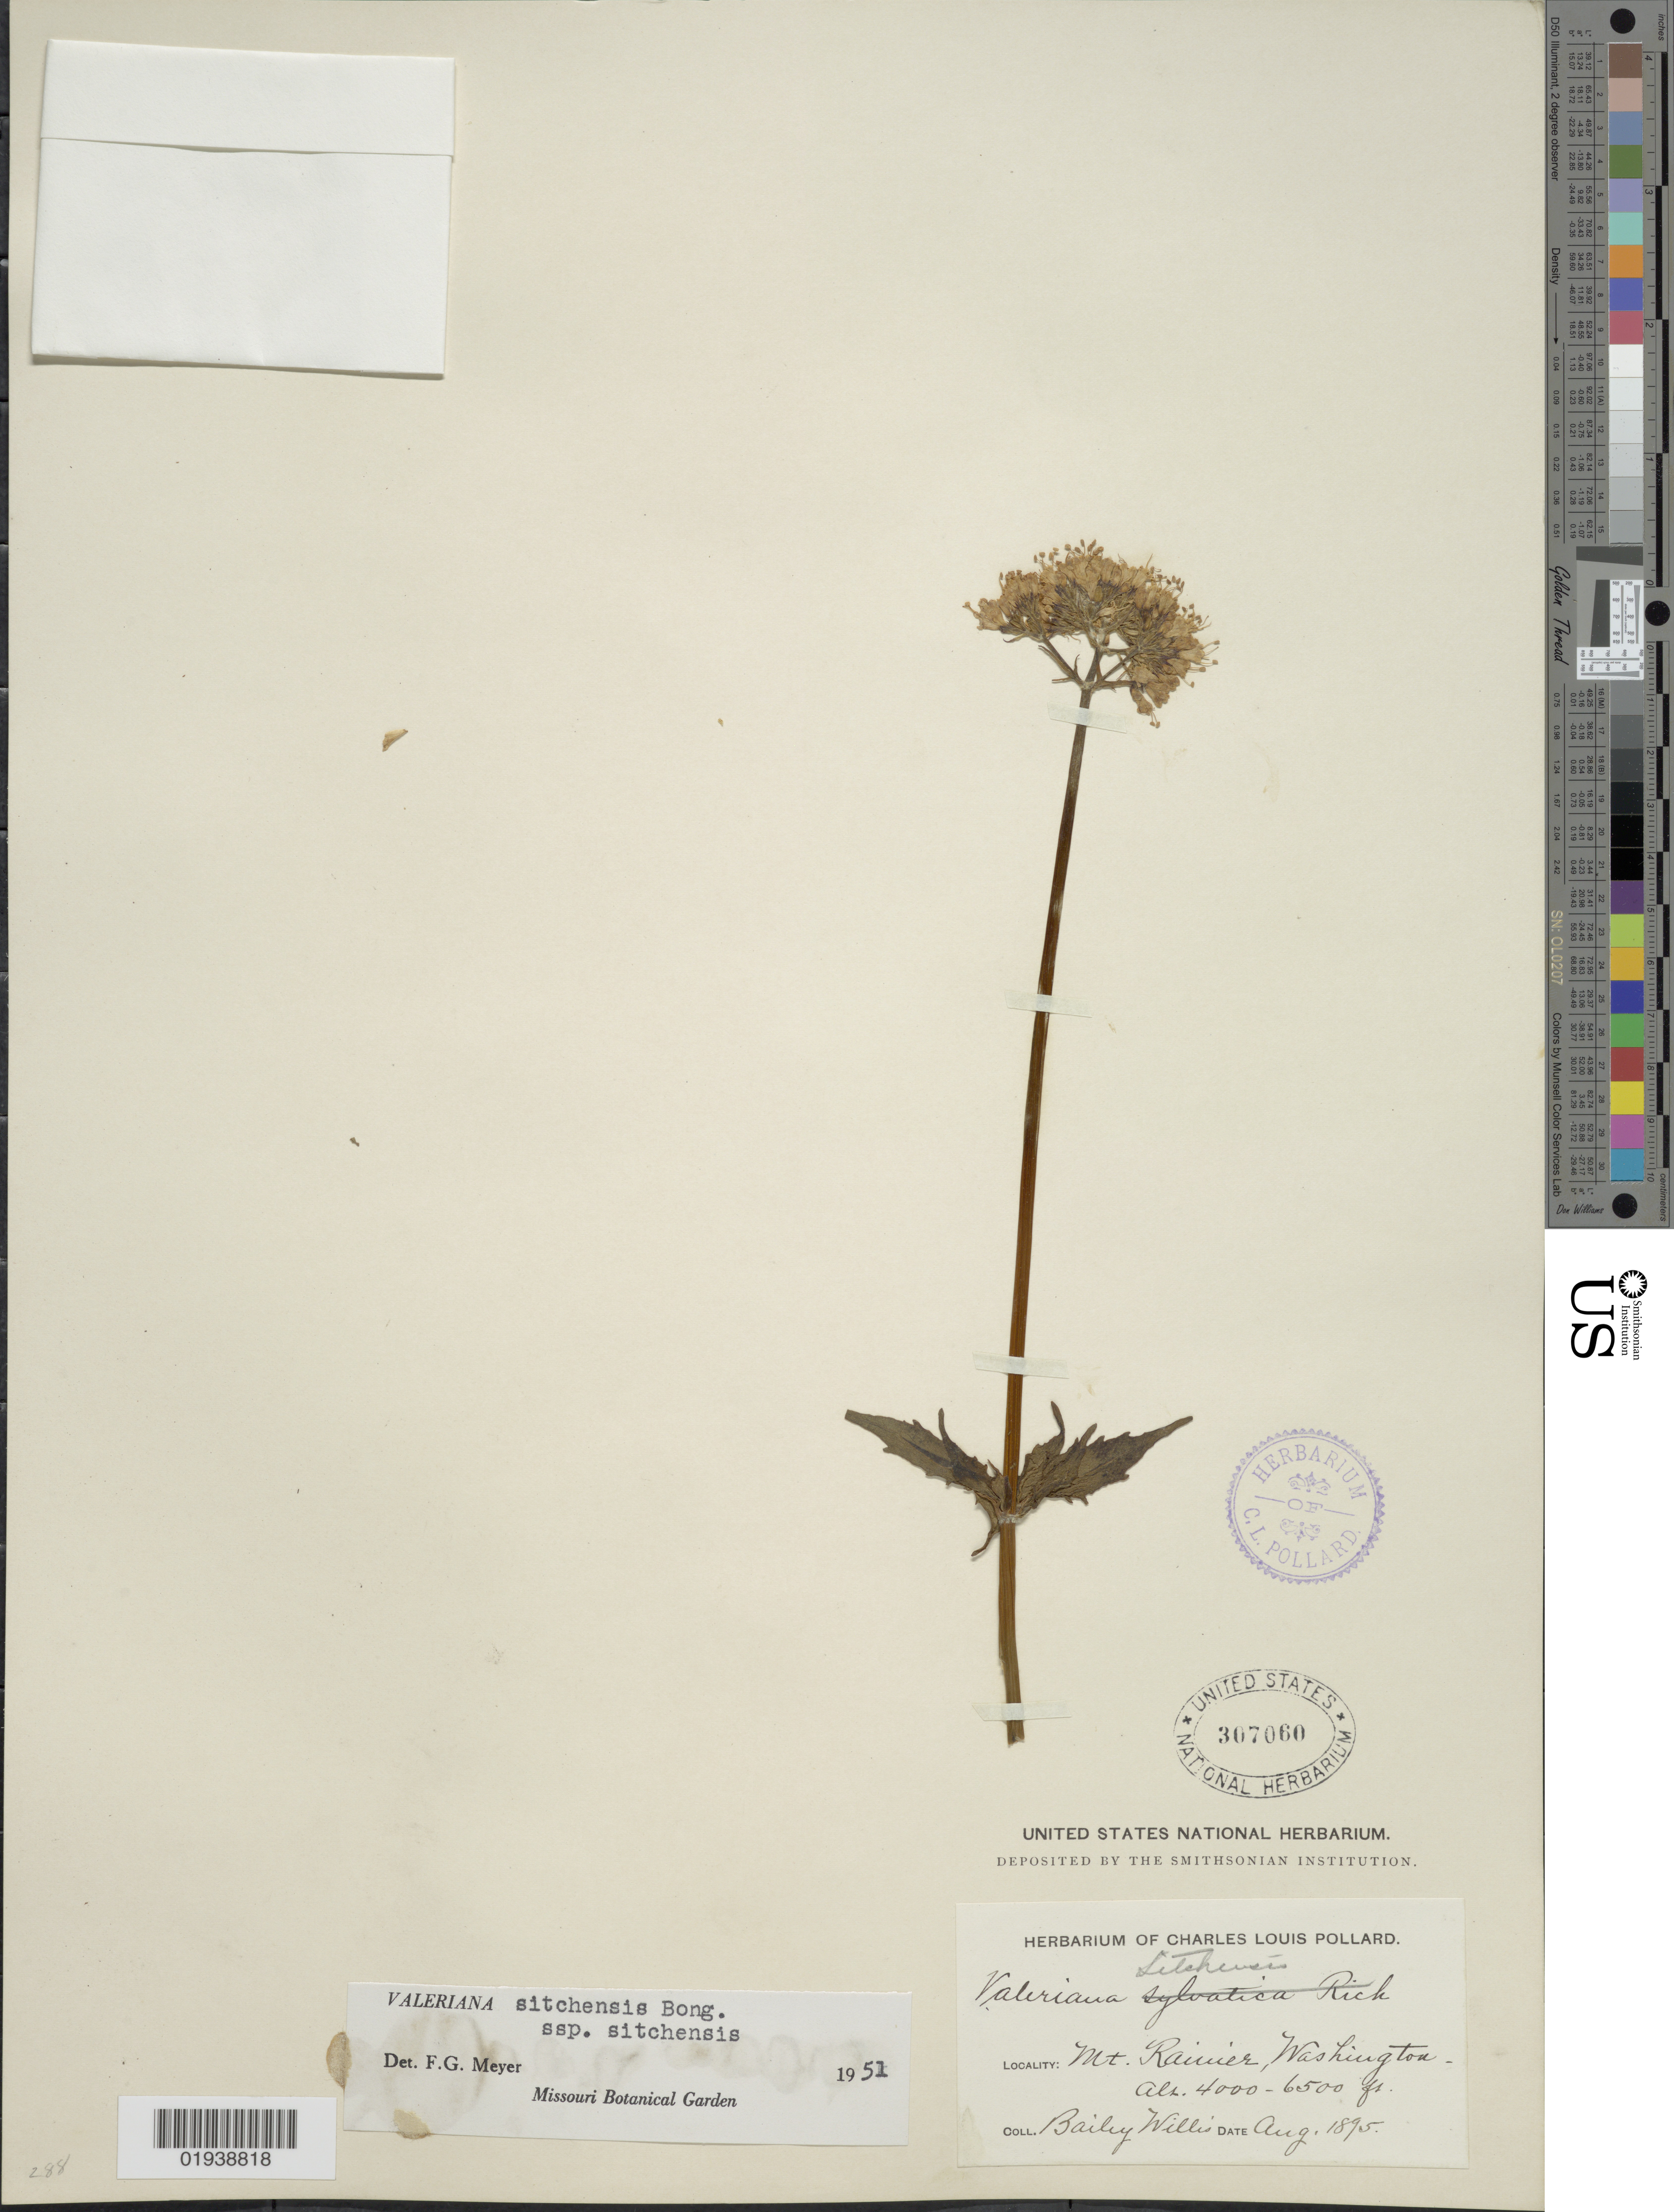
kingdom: Plantae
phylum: Tracheophyta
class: Magnoliopsida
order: Dipsacales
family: Caprifoliaceae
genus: Valeriana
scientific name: Valeriana sitchensis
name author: Bong.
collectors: B. Willis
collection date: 1895-08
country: United States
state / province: Washington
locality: Mt. Rainier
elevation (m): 1219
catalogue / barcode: US 307060